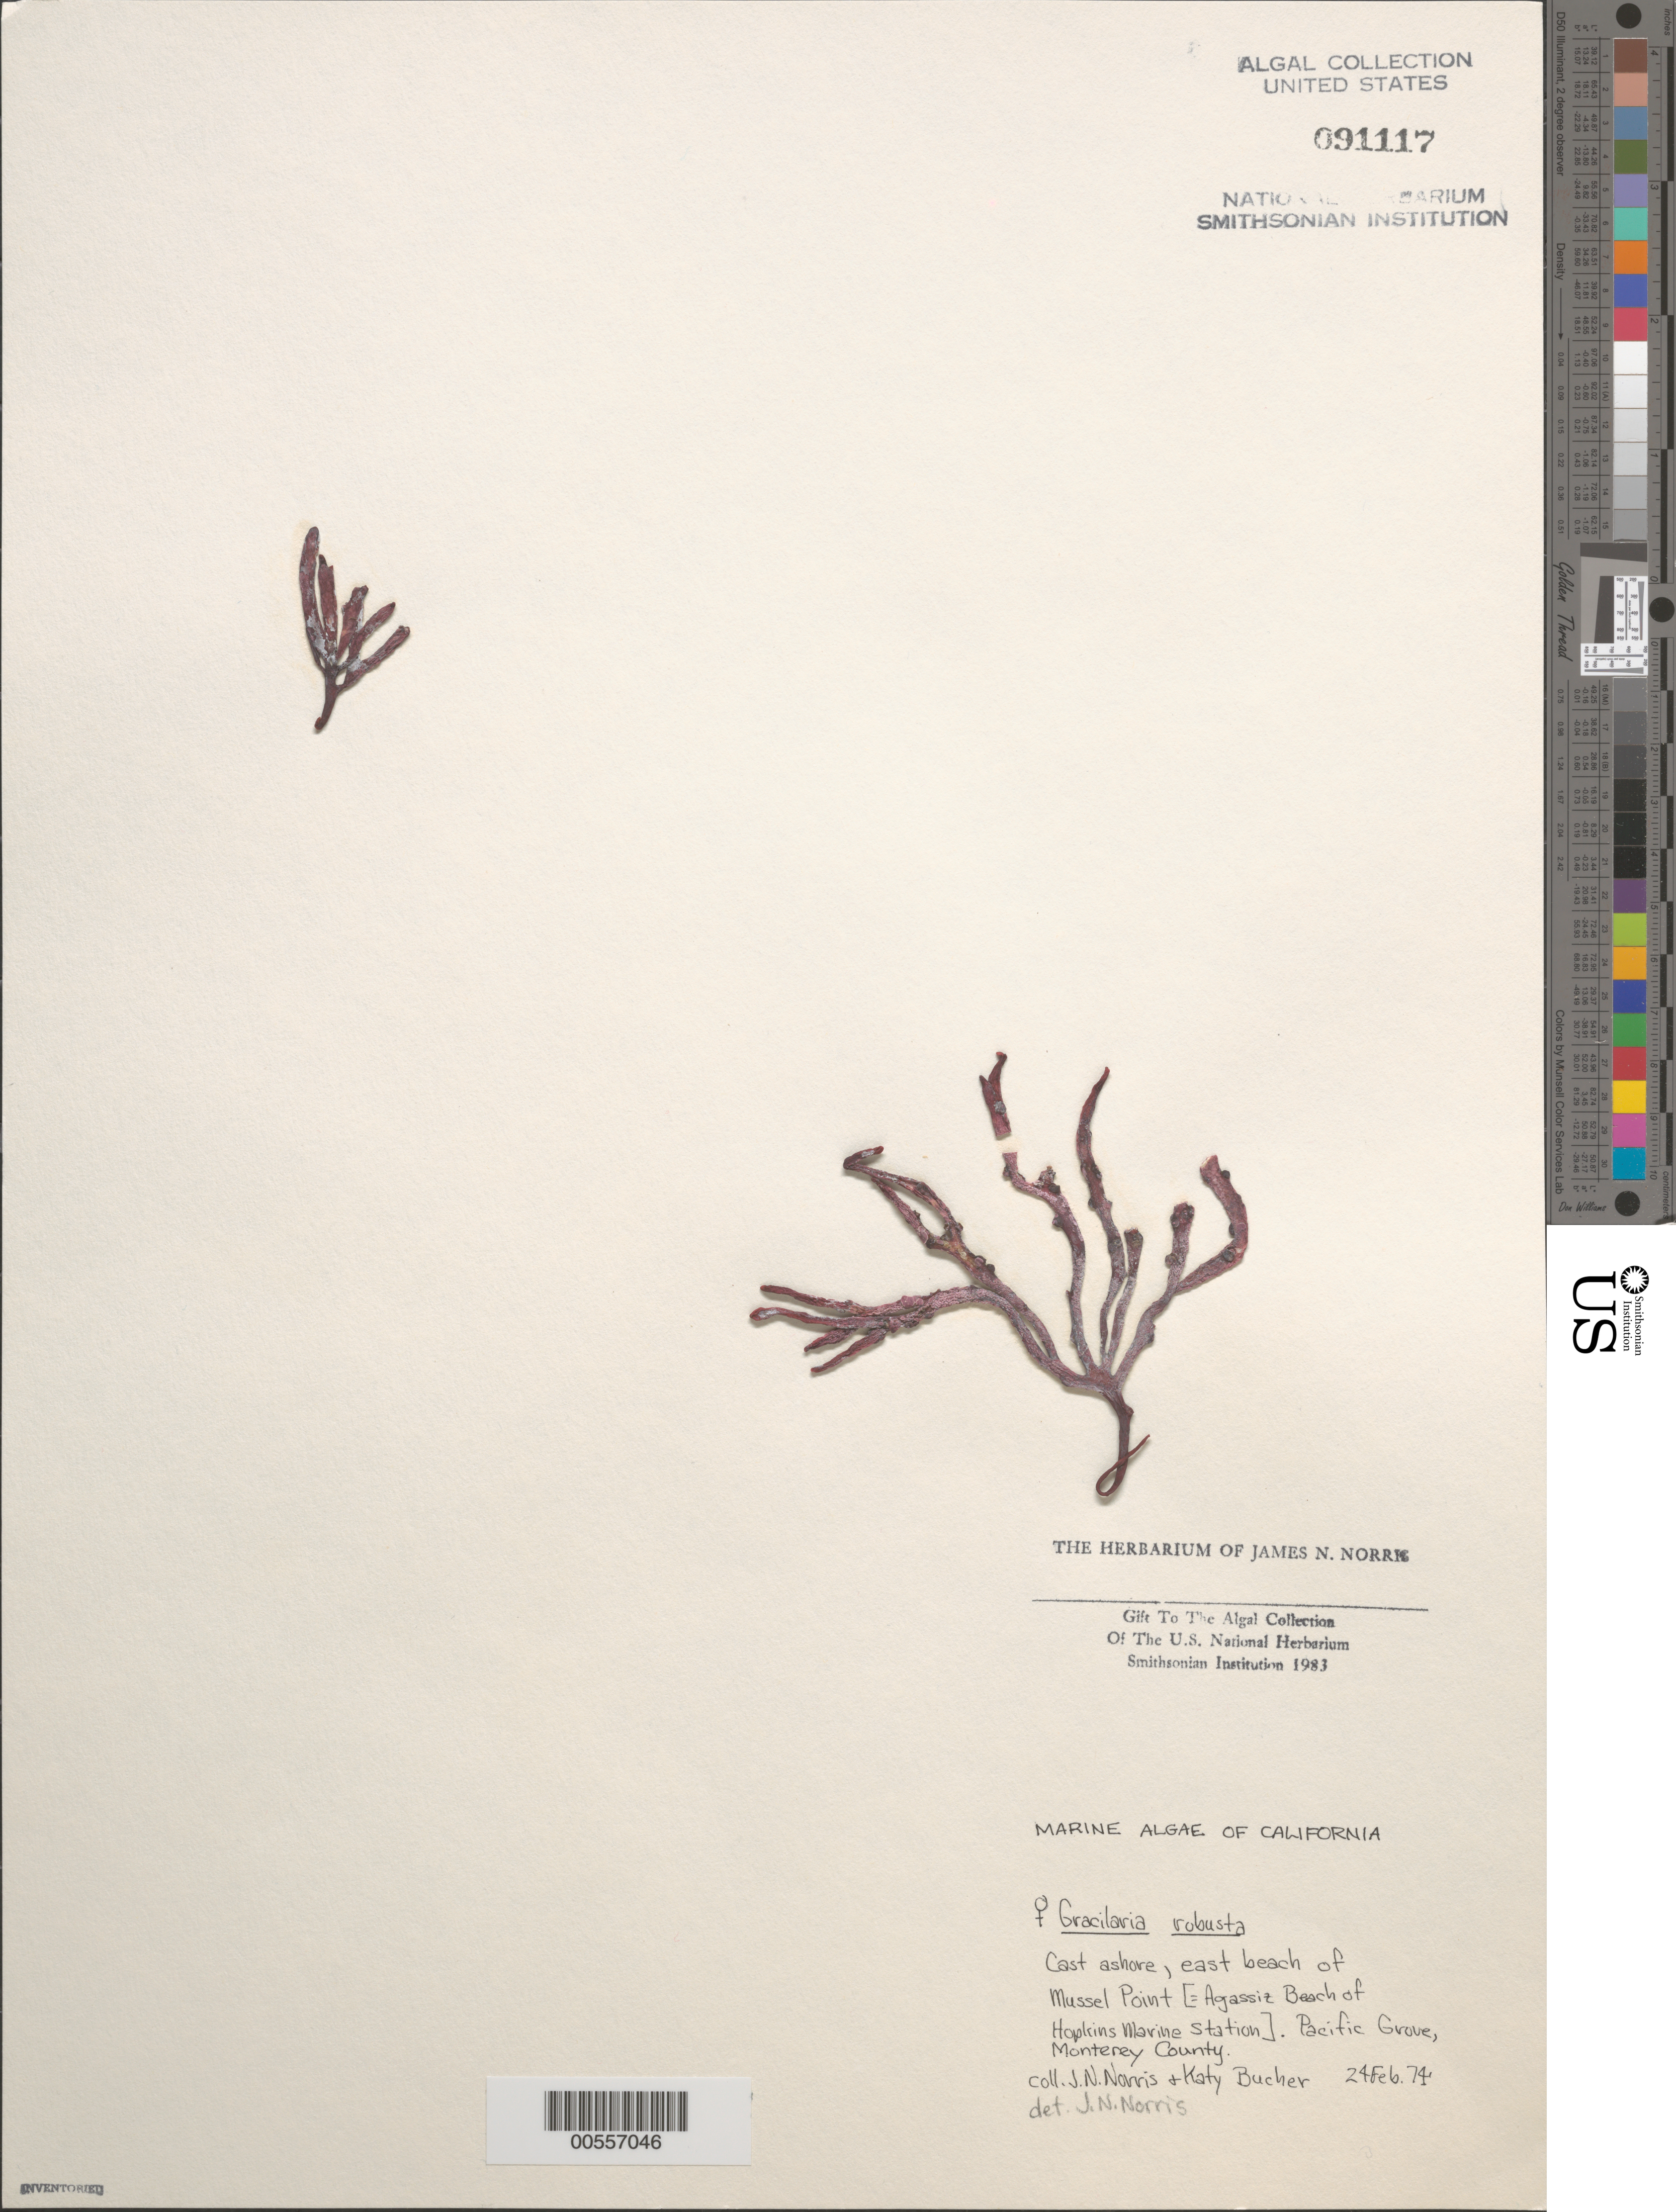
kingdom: Plantae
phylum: Rhodophyta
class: Florideophyceae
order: Gracilariales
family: Gracilariaceae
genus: Gracilaria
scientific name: Gracilaria robusta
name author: Setch. in Collins et al.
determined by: Norris, James N.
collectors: J. N. Norris & K. E. Bucher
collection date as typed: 24 Feb 1974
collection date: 1974-02-24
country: United States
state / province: California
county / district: Monterey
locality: Mussel Point, Pacific Grove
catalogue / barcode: US 91117